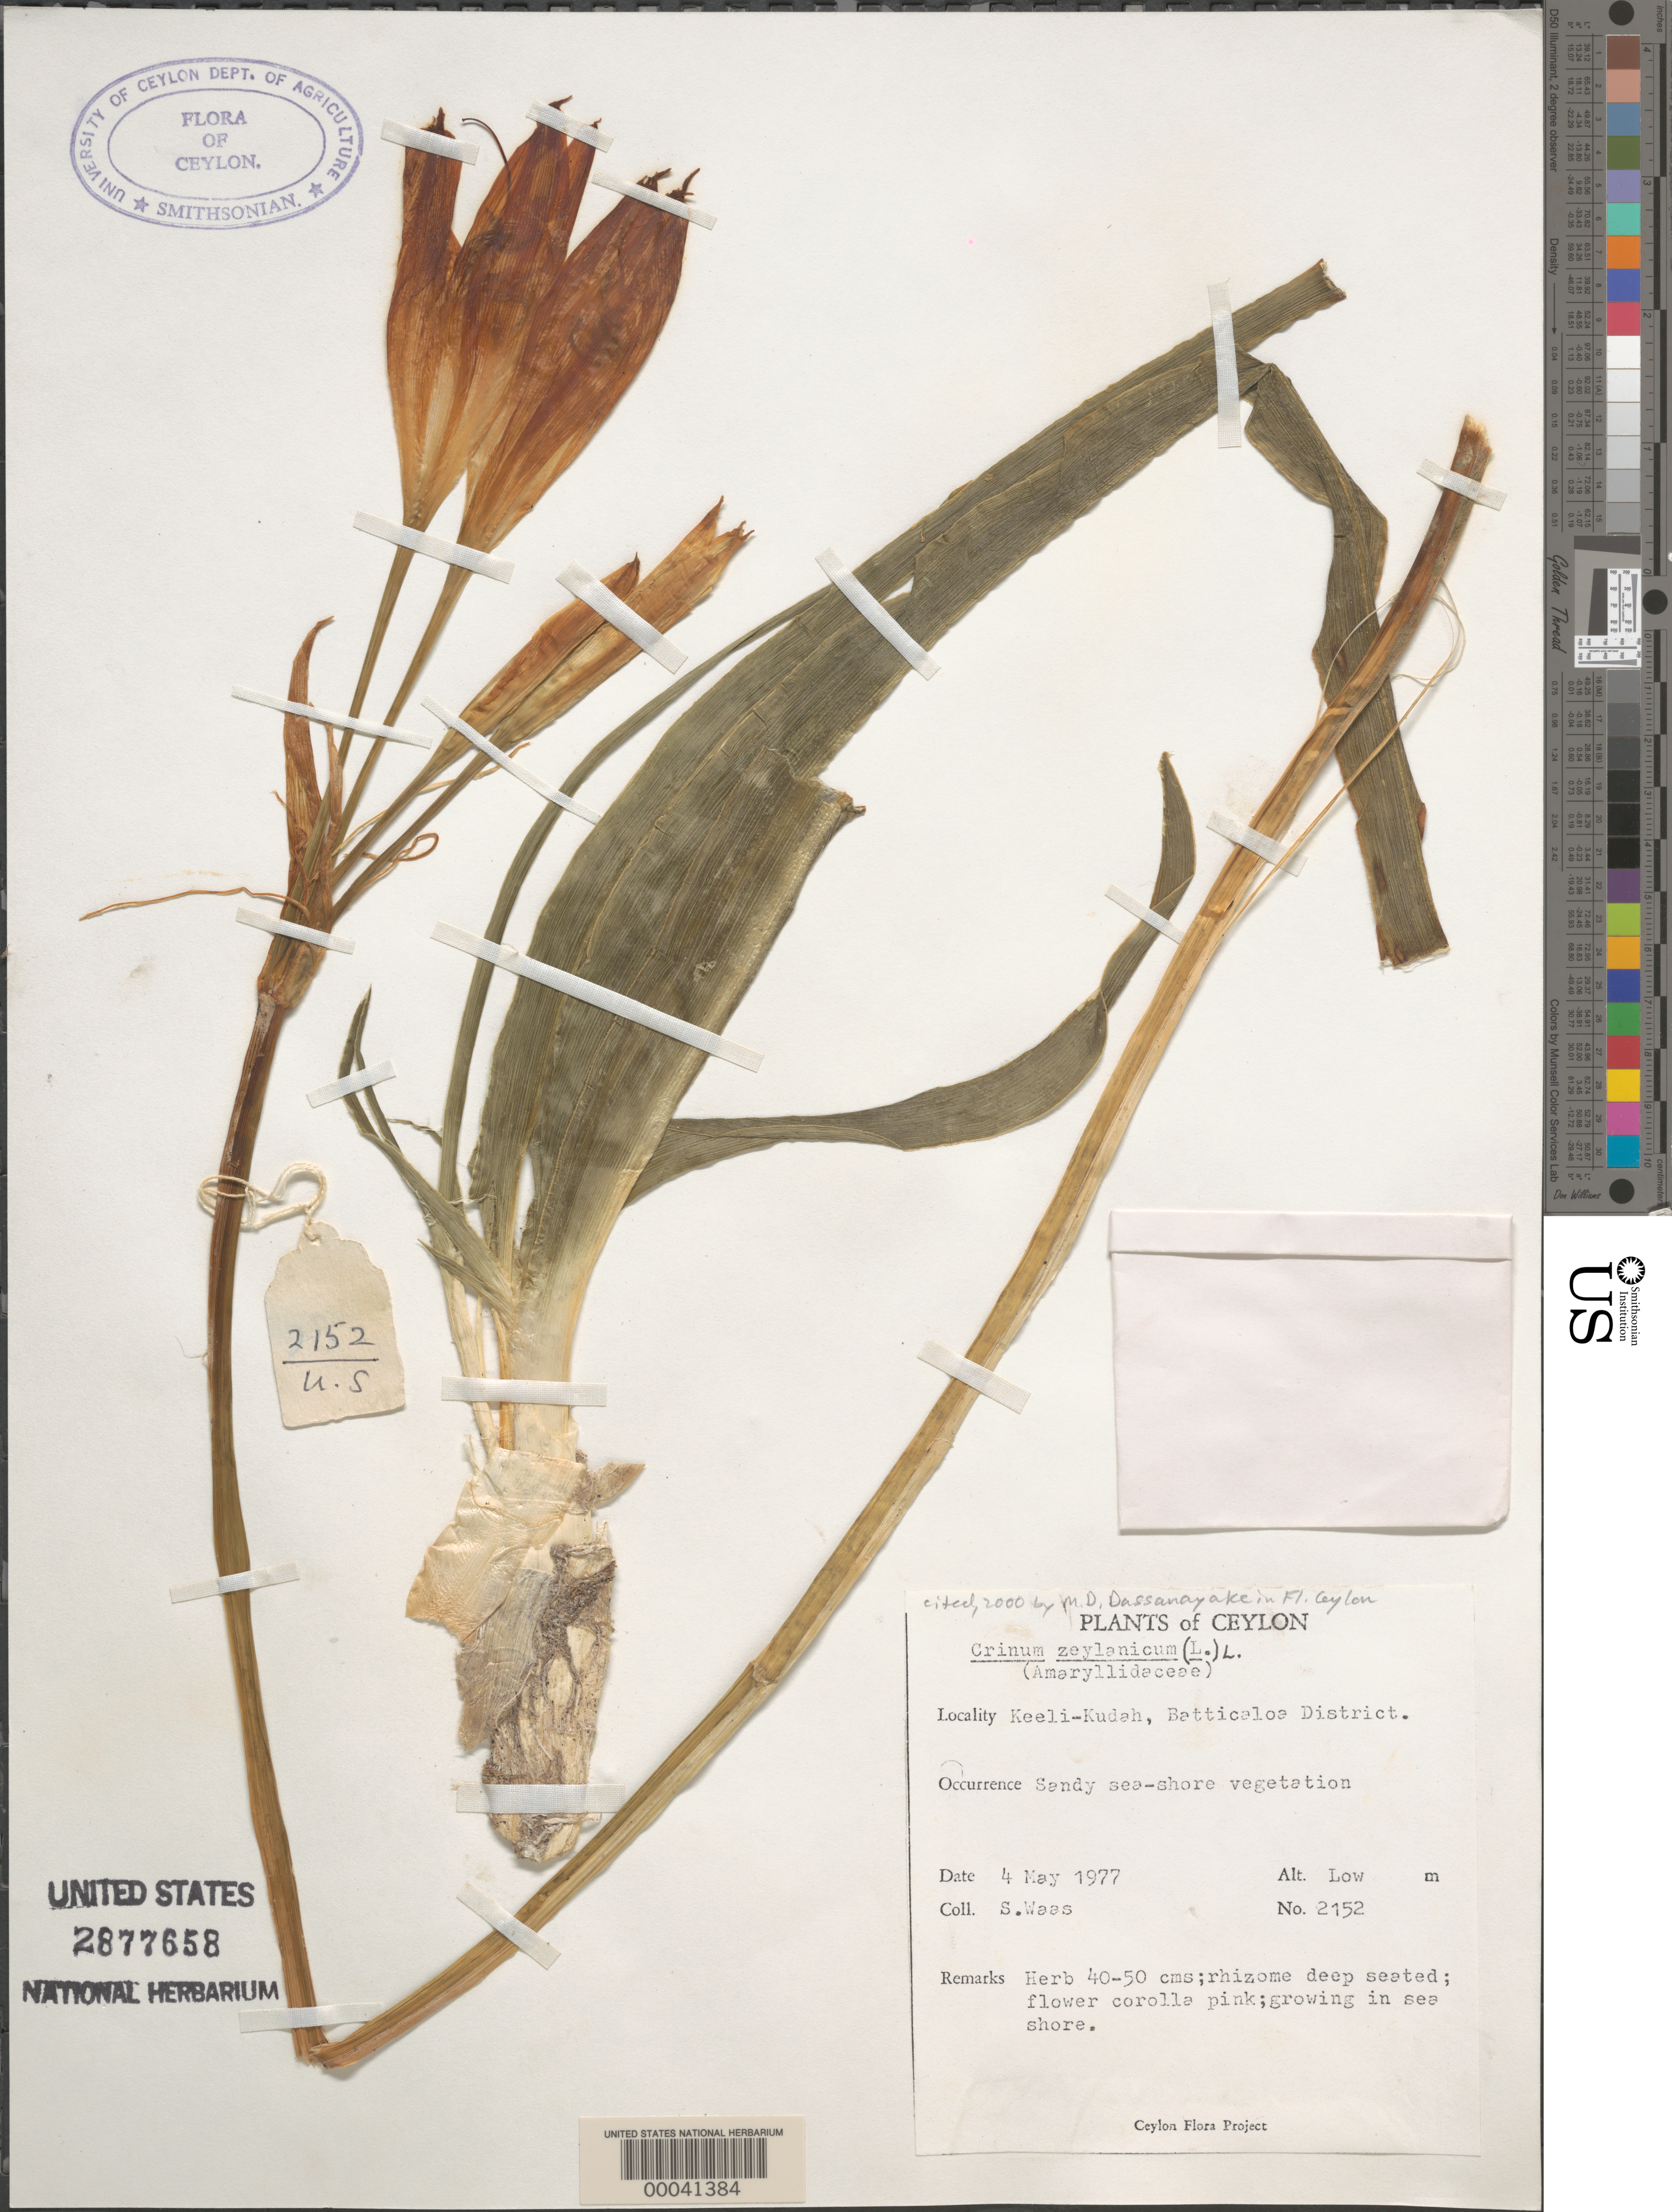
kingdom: Plantae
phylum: Tracheophyta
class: Liliopsida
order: Asparagales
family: Amaryllidaceae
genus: Crinum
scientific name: Crinum zeylanicum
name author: (L.) L.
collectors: S. Waas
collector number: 2152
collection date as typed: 04 May 1977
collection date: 1977-05-04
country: Sri Lanka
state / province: Eastern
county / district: Batticaloa Dist.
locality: Keeli-kudah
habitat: Sandy sea shore vegetation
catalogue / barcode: US 2877658